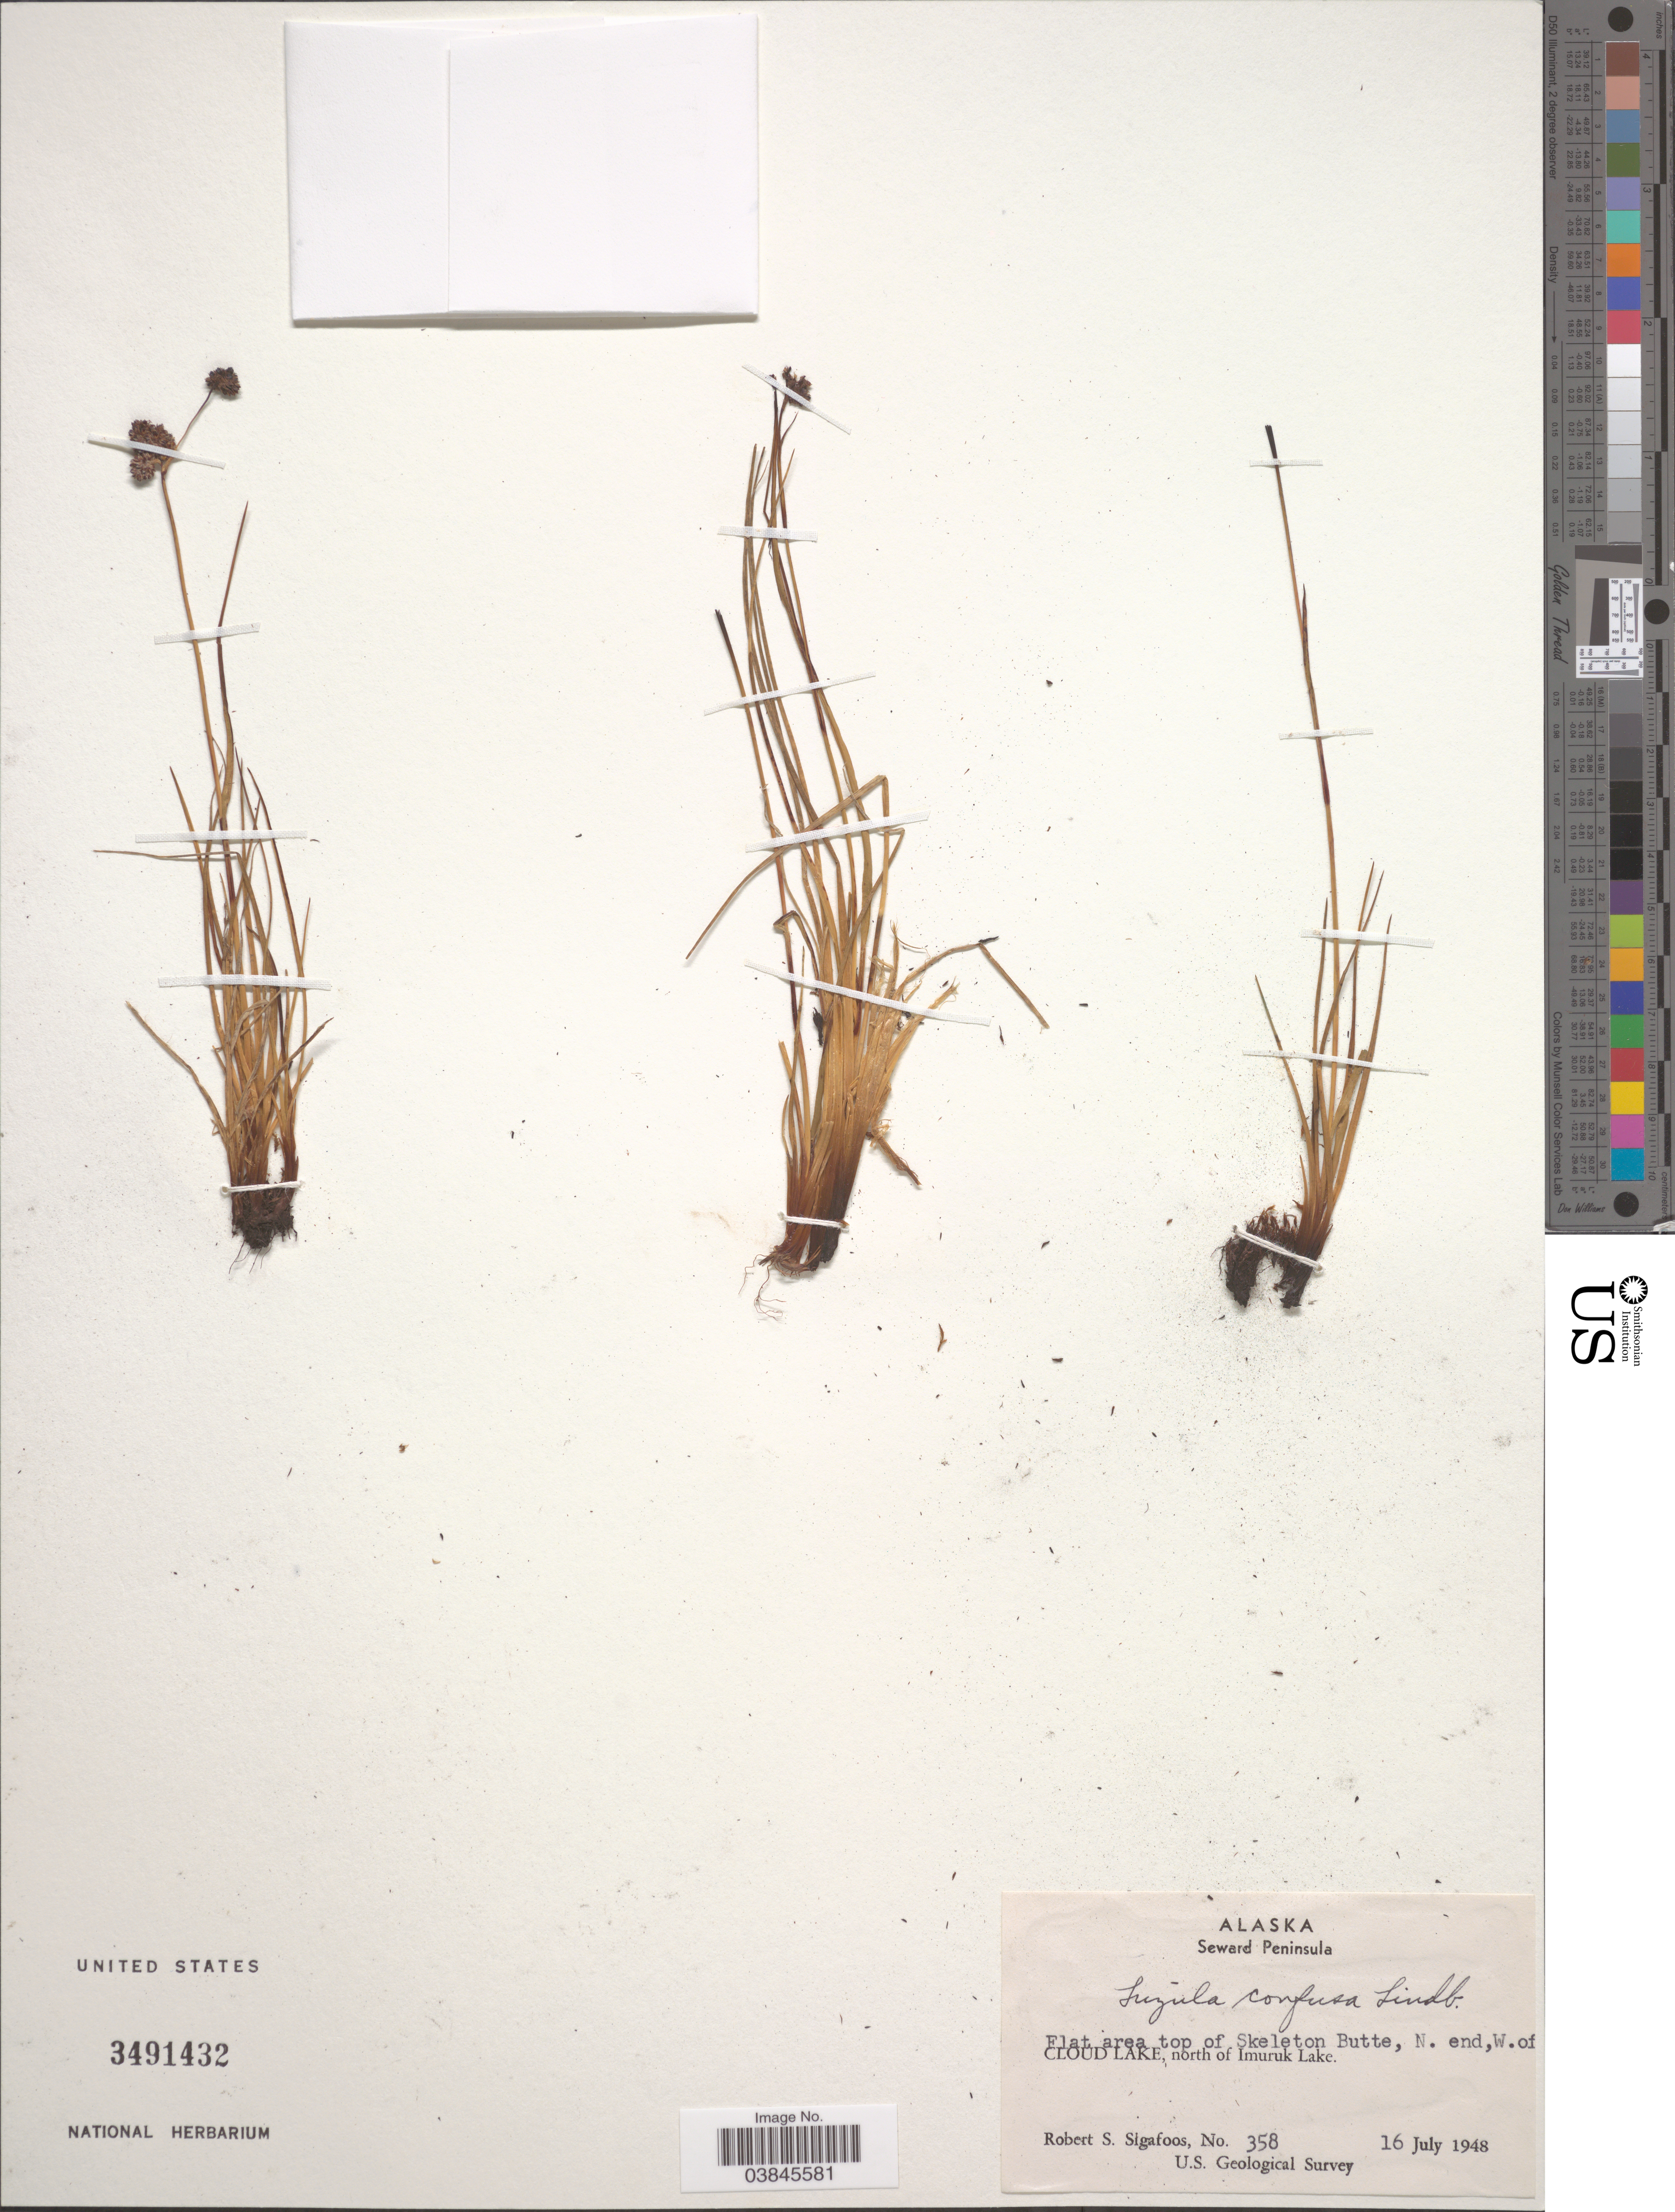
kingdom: Plantae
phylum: Tracheophyta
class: Liliopsida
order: Poales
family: Juncaceae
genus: Luzula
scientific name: Luzula confusa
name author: Lindeb.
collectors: R. Sigafoos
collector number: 358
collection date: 1948-07-16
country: United States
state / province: Alaska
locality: Seward Peninsula. Flat area top of Skeleton Butte, N. end, W. of Cloud Lake, north of Imuruk Lake.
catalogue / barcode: US 3491432